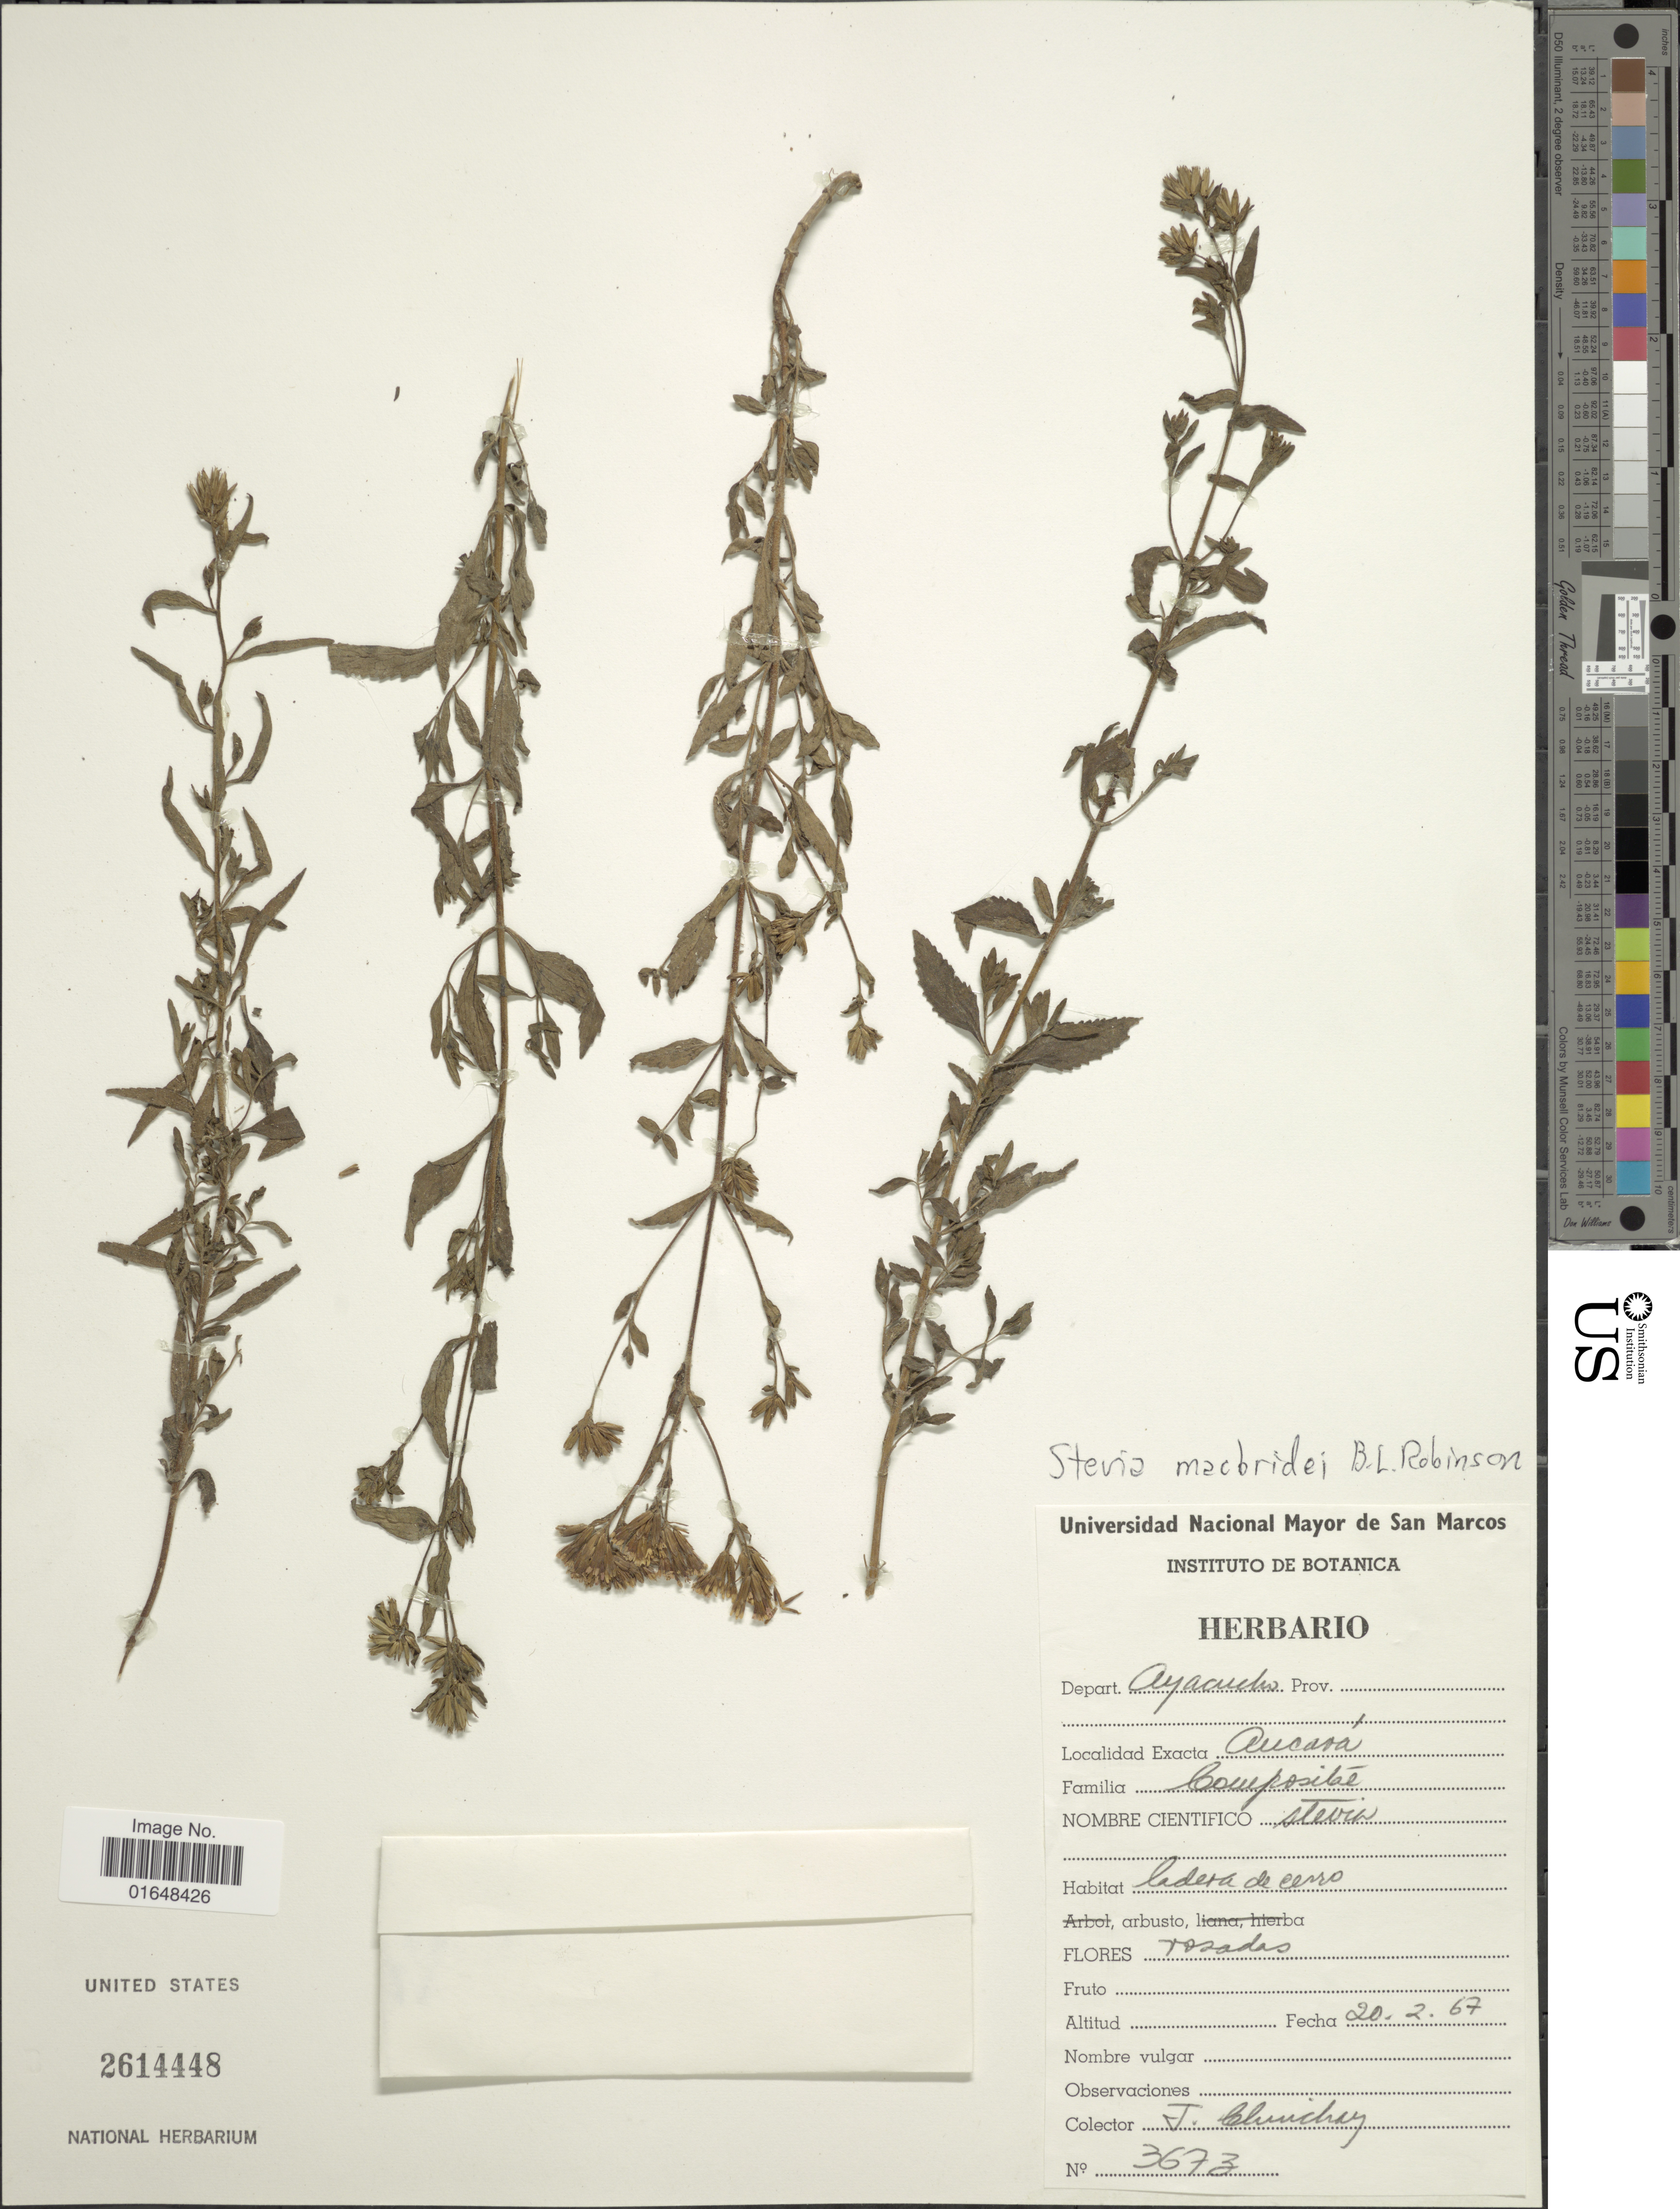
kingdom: Plantae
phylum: Tracheophyta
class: Magnoliopsida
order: Asterales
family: Asteraceae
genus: Stevia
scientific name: Stevia macbridei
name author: B.L. Rob.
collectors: P. Chindoy B.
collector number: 3673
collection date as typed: Transcribed d/m/y: 20/2/67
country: Peru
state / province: Ayacucho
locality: Depart. Ayacucho. Aucaoá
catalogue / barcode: US 2614448